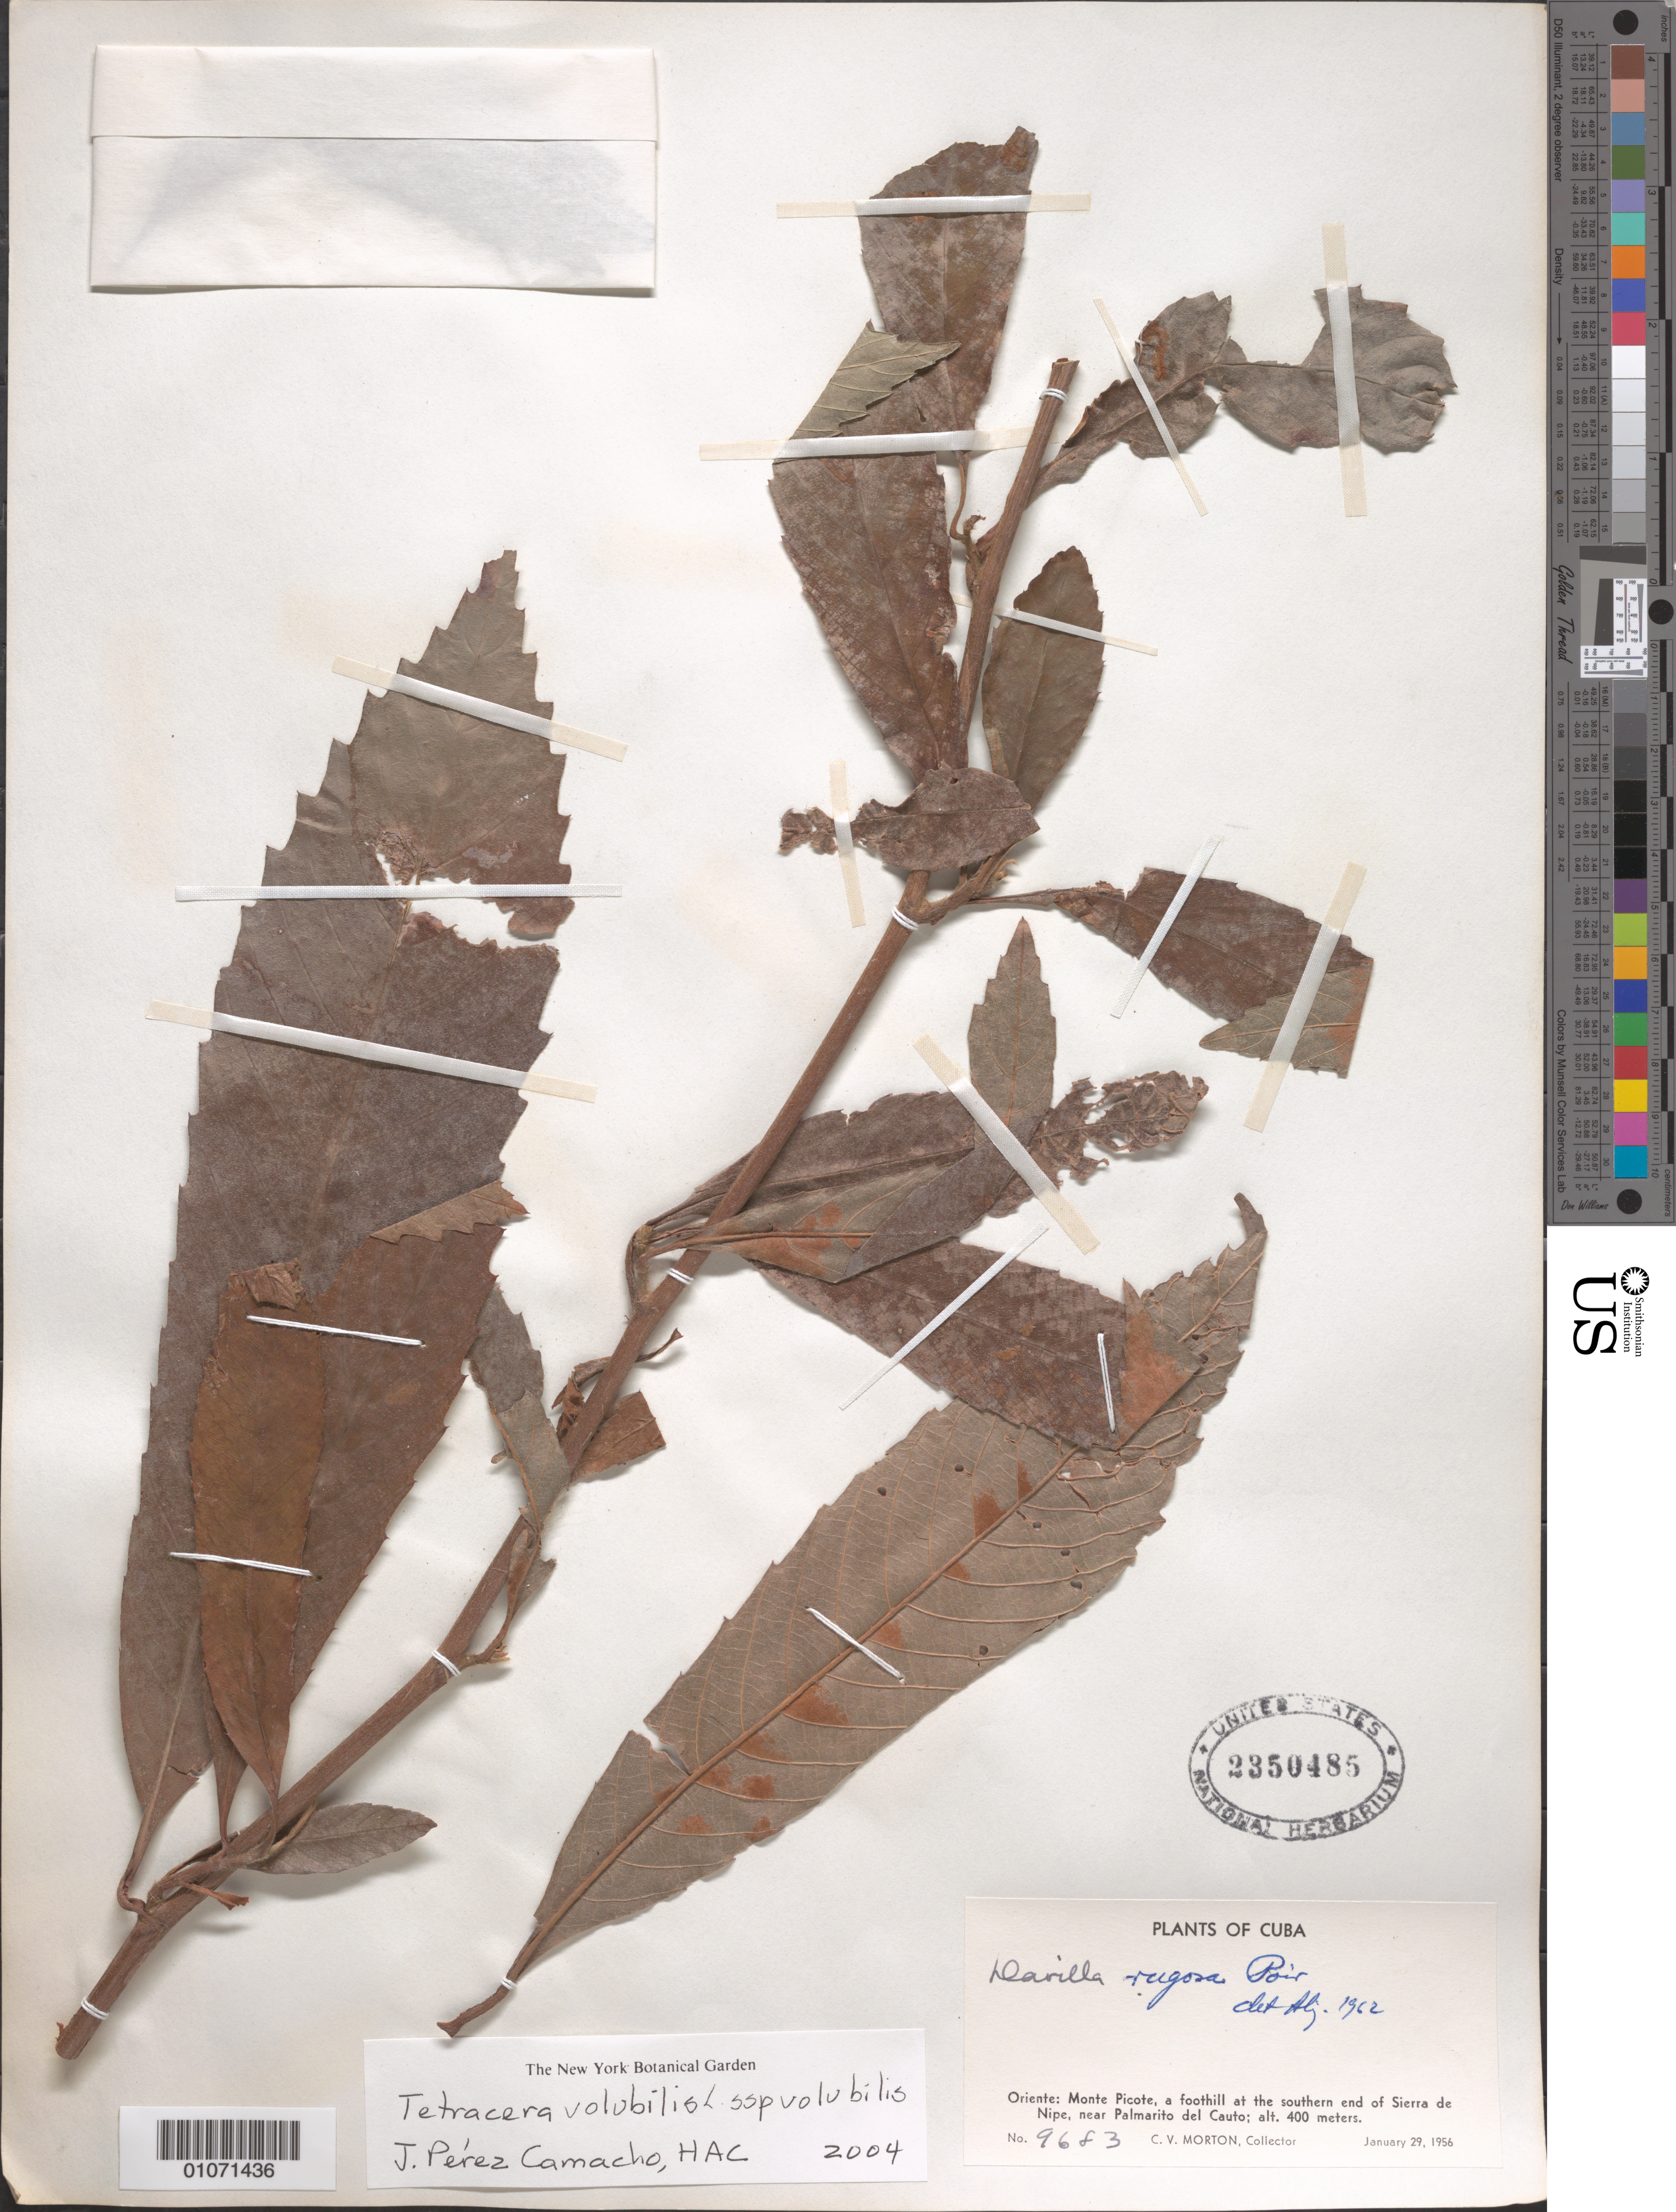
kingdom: Plantae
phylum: Tracheophyta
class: Magnoliopsida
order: Dilleniales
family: Dilleniaceae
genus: Tetracera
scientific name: Tetracera volubilis subsp. volubilis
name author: L.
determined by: Peréz-Camacho, J.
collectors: C. V. Morton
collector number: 9683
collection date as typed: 29 Jan 1956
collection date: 1956-01-29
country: Cuba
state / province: Holguín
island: Cuba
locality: Monte Picote, a foothill at the S end of Sierra de Nipe, near Palmirito del Cauto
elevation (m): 400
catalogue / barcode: US 2350485